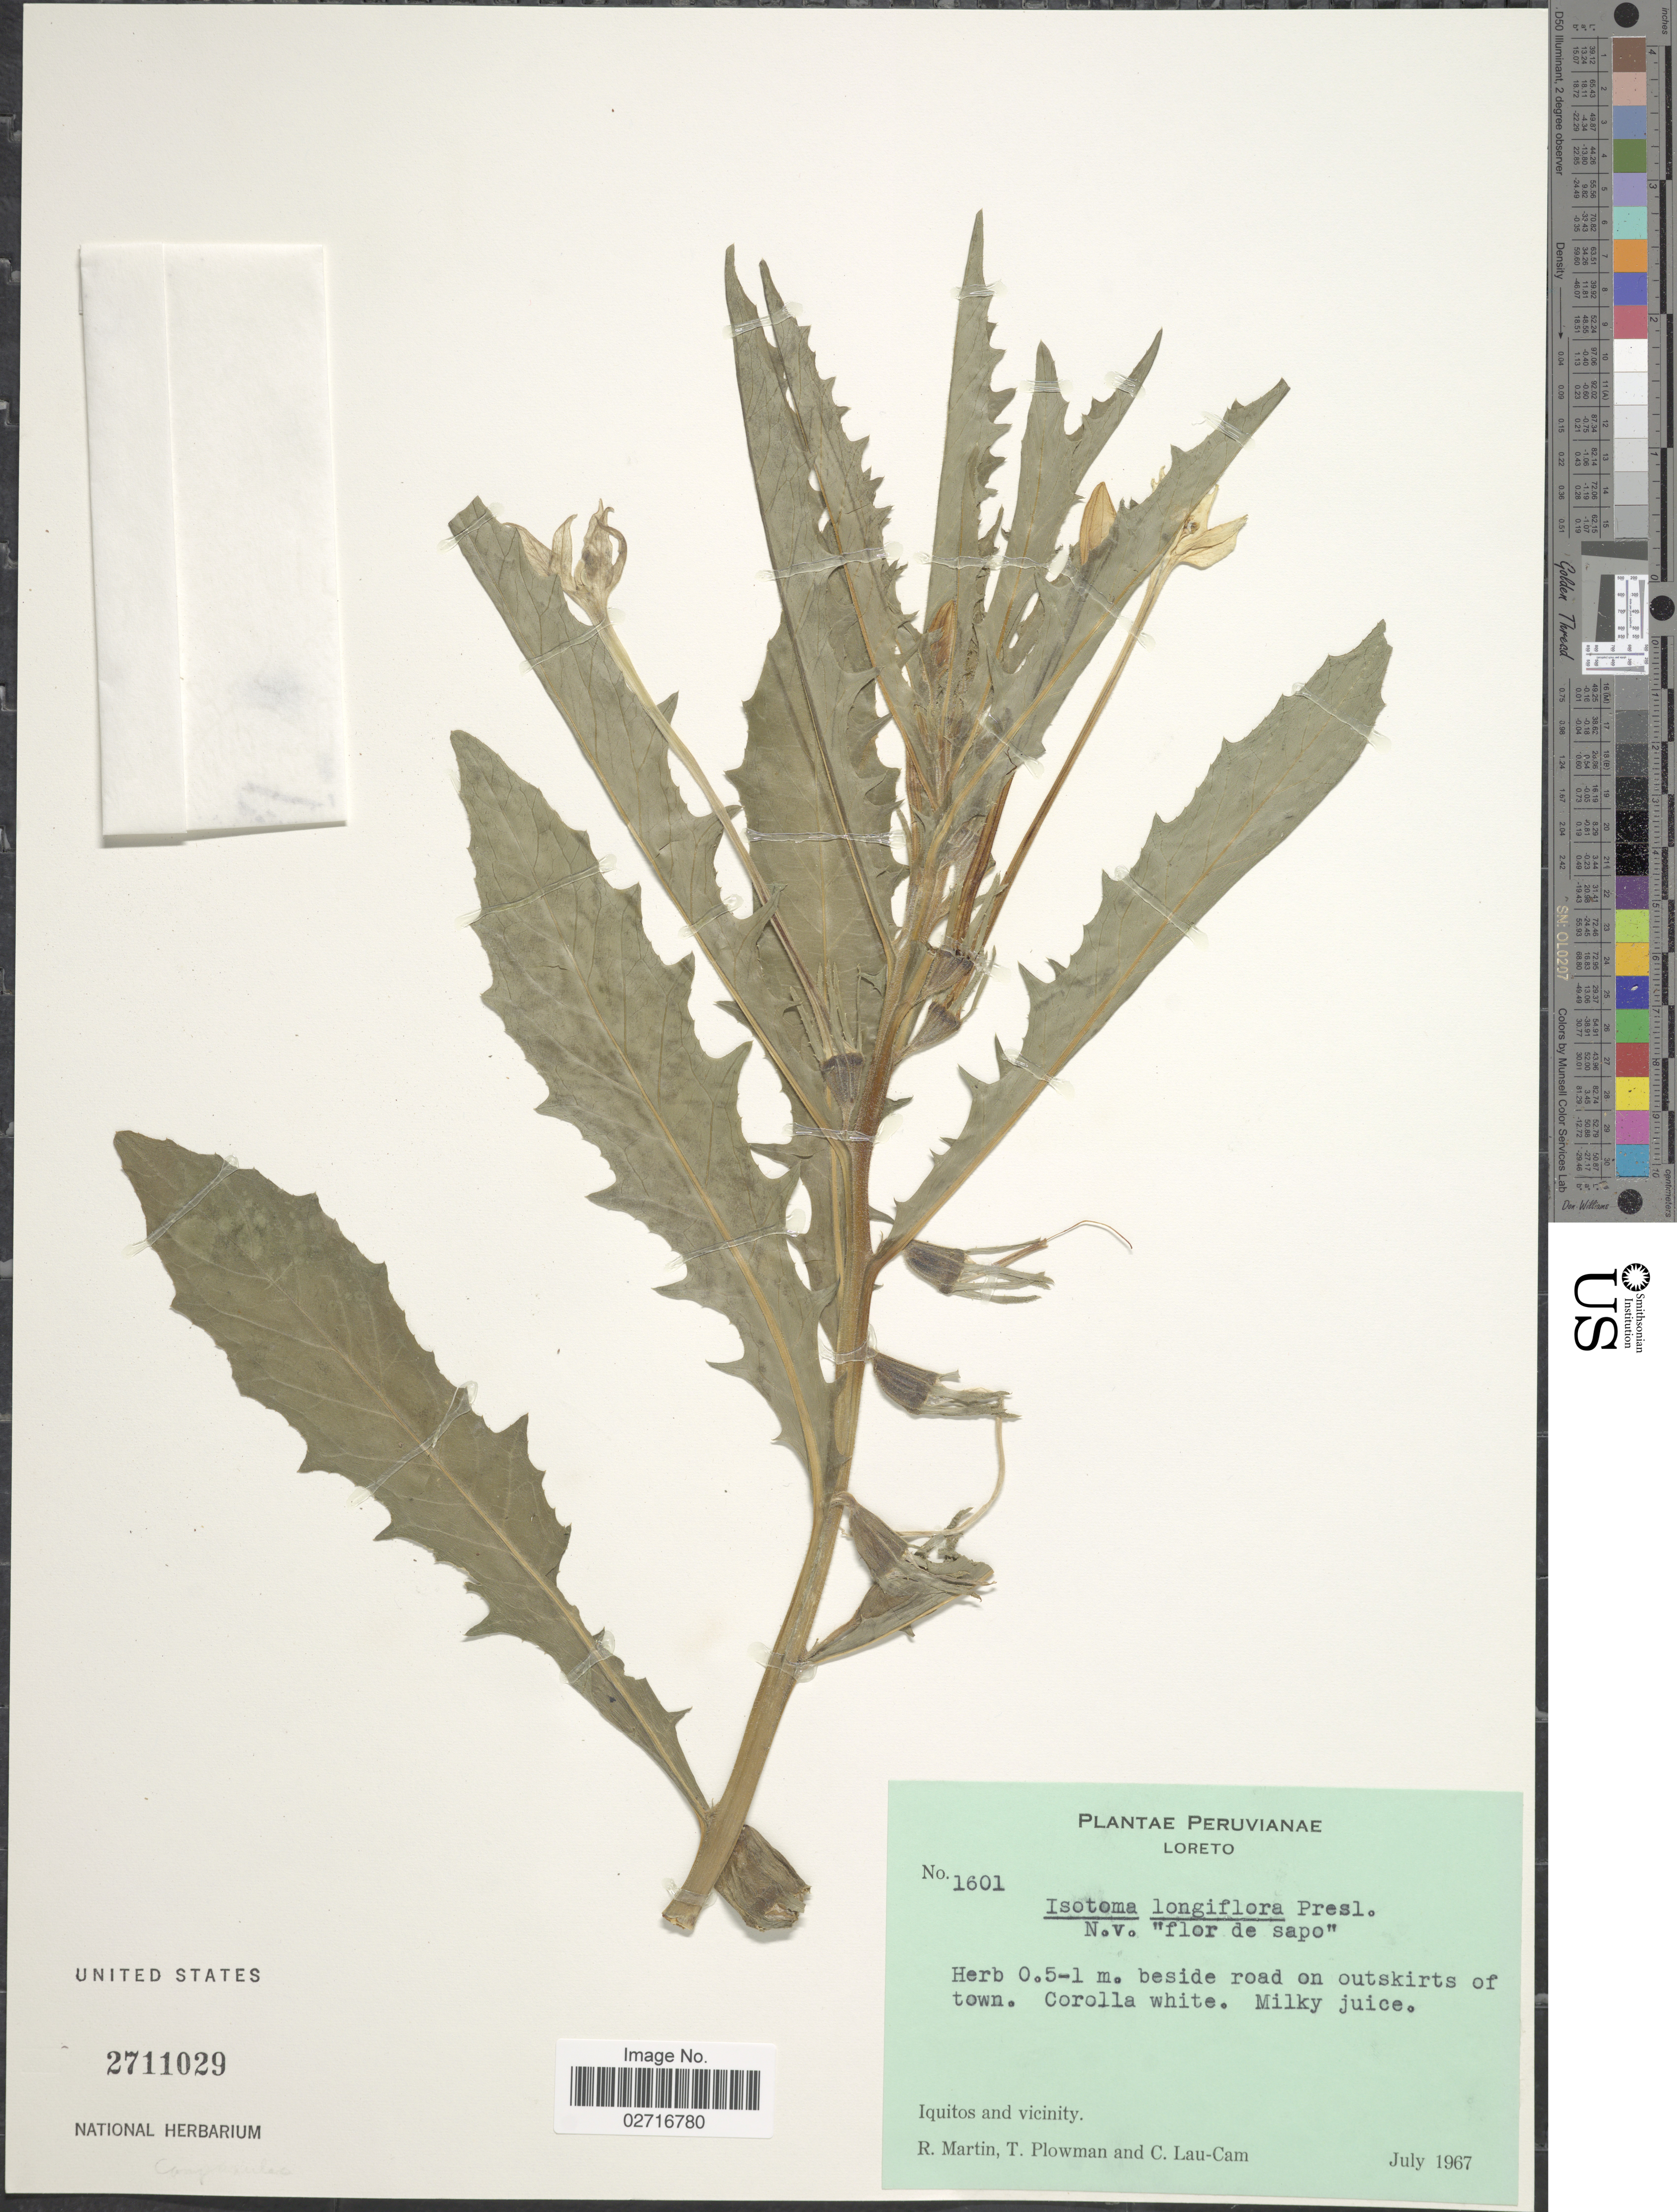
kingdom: Plantae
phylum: Tracheophyta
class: Magnoliopsida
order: Asterales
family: Campanulaceae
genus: Hippobroma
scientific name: Hippobroma longiflora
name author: (L.) G. Don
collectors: R. Martin, T. Plowman & C. Lau-Cam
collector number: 1601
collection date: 1967-07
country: Peru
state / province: Loreto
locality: Iquitos and vicinity, beside road on outskirts of town.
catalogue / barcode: US 2711029